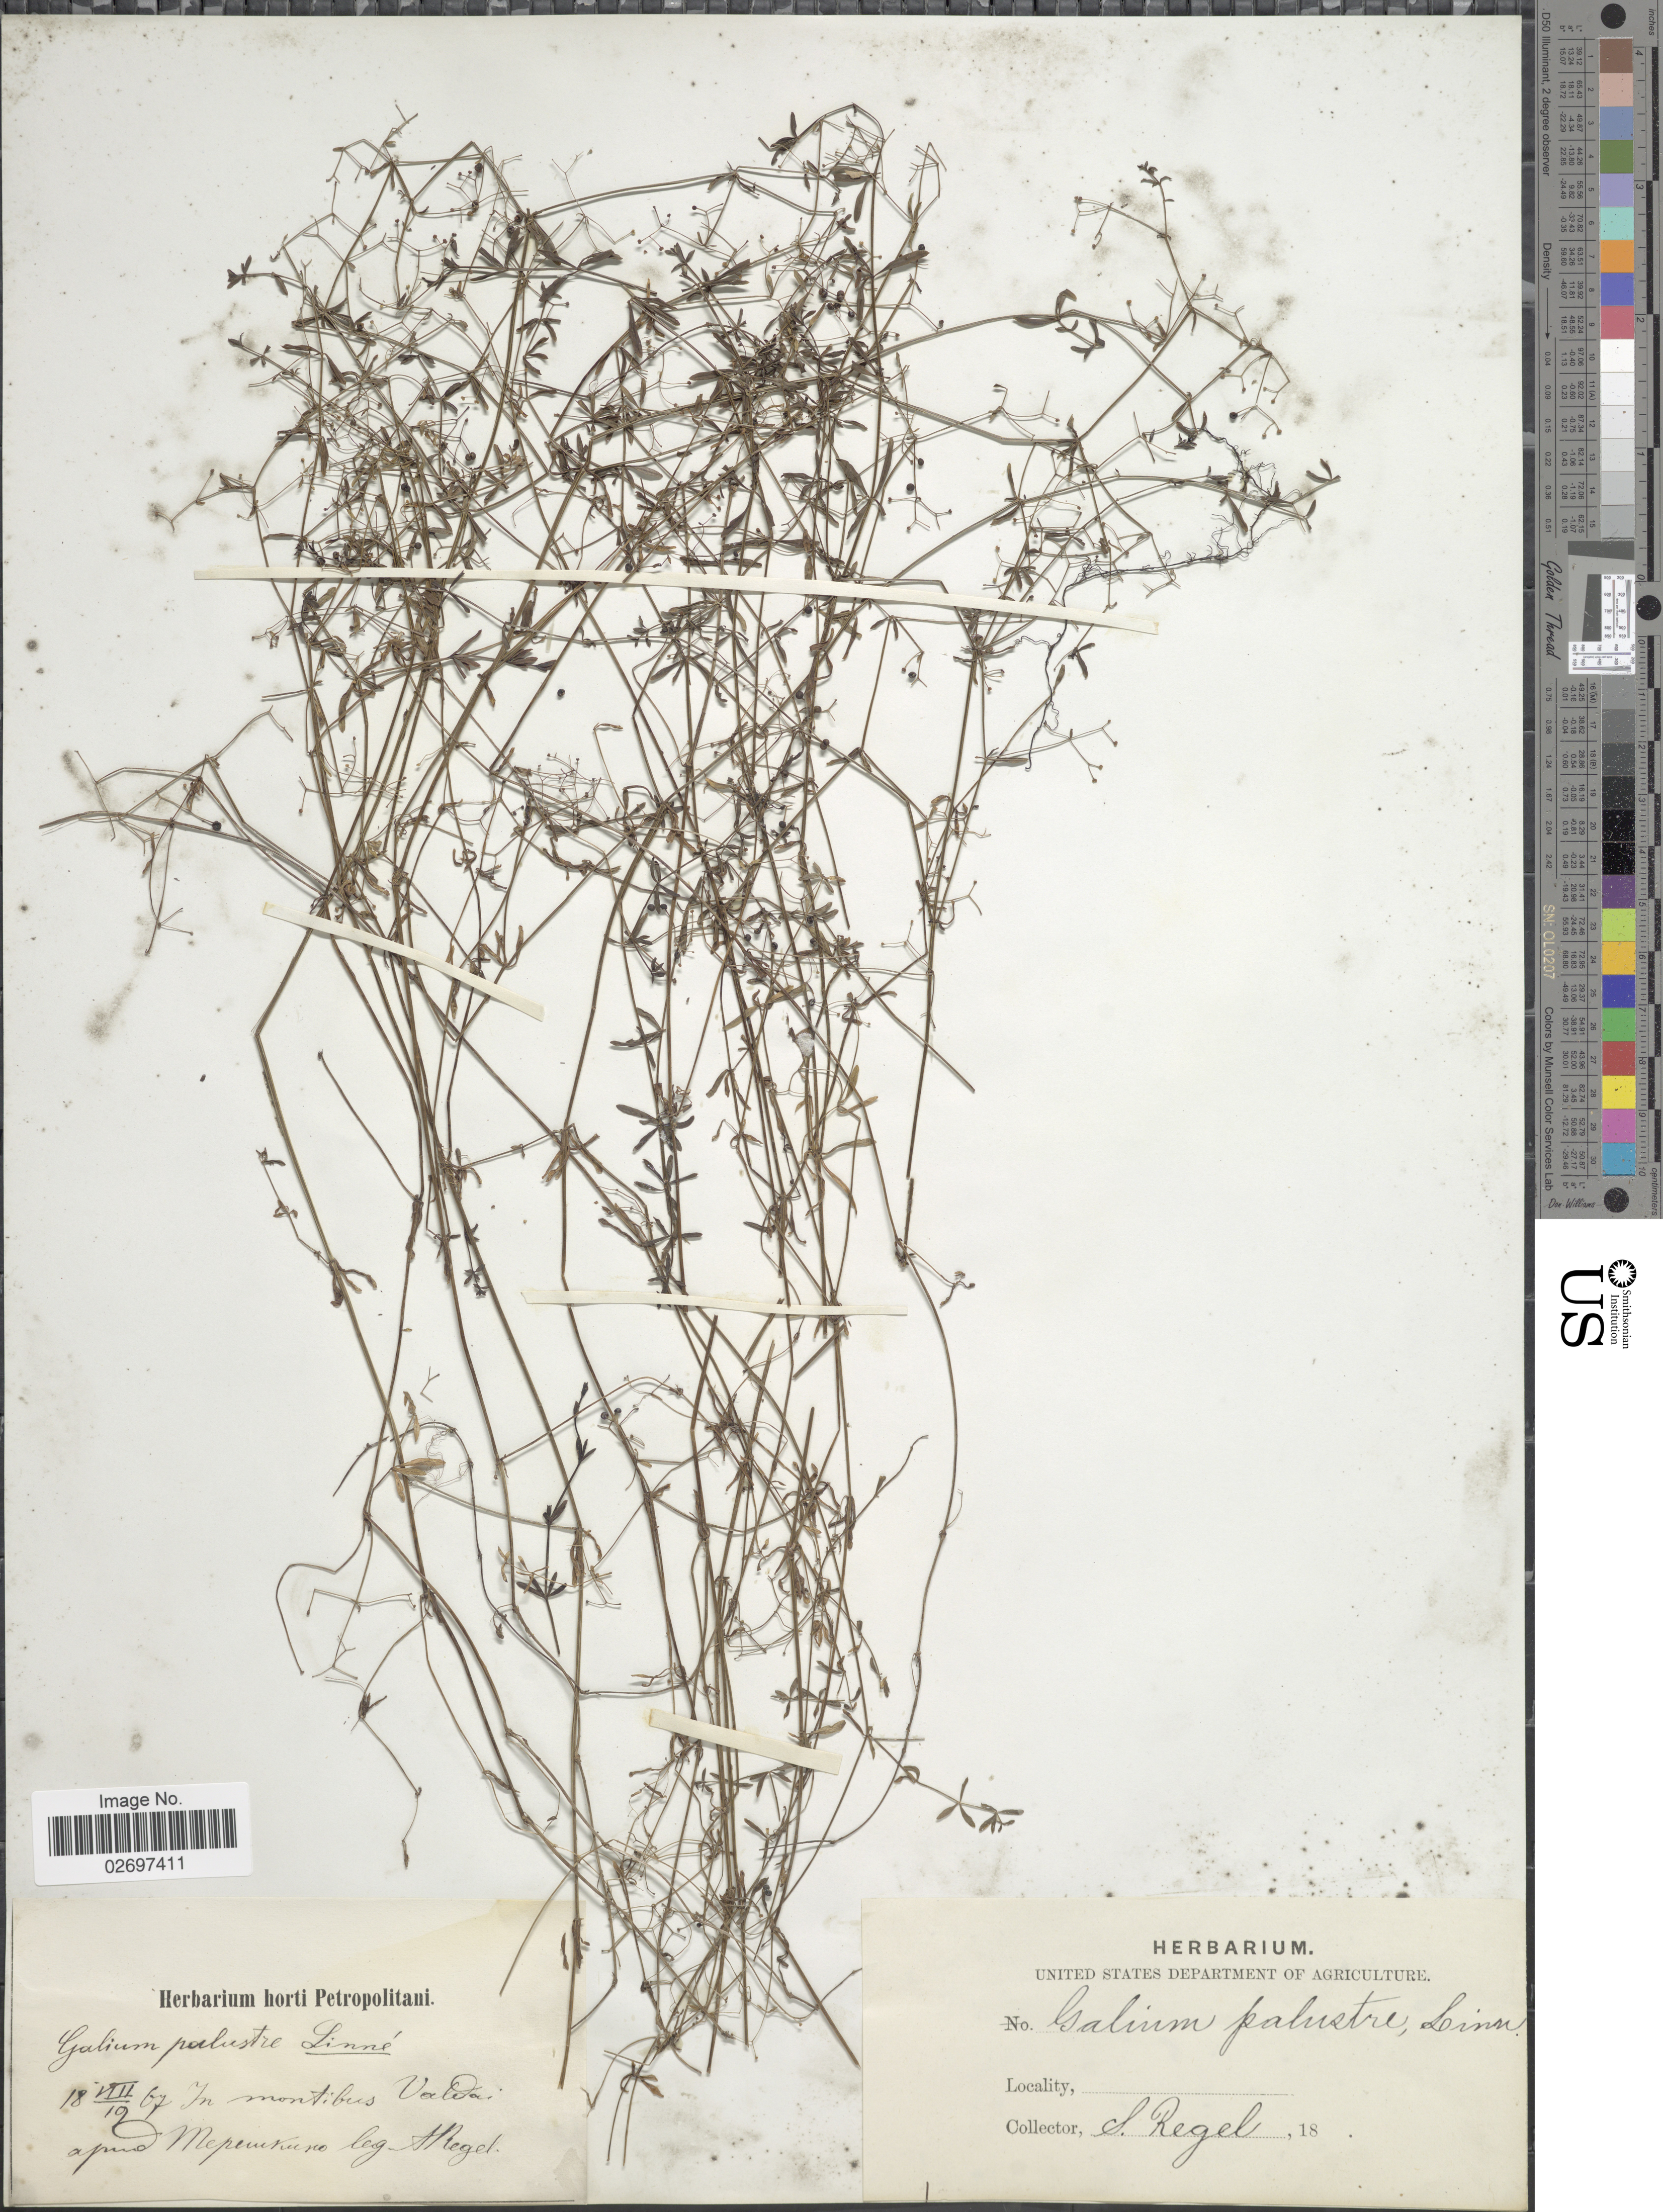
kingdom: Plantae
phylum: Tracheophyta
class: Magnoliopsida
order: Gentianales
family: Rubiaceae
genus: Galium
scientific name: Galium palustre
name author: L.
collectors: A. Regel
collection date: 1867-08-19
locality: In montibus Valda a oued Mepeikune [interpreted]